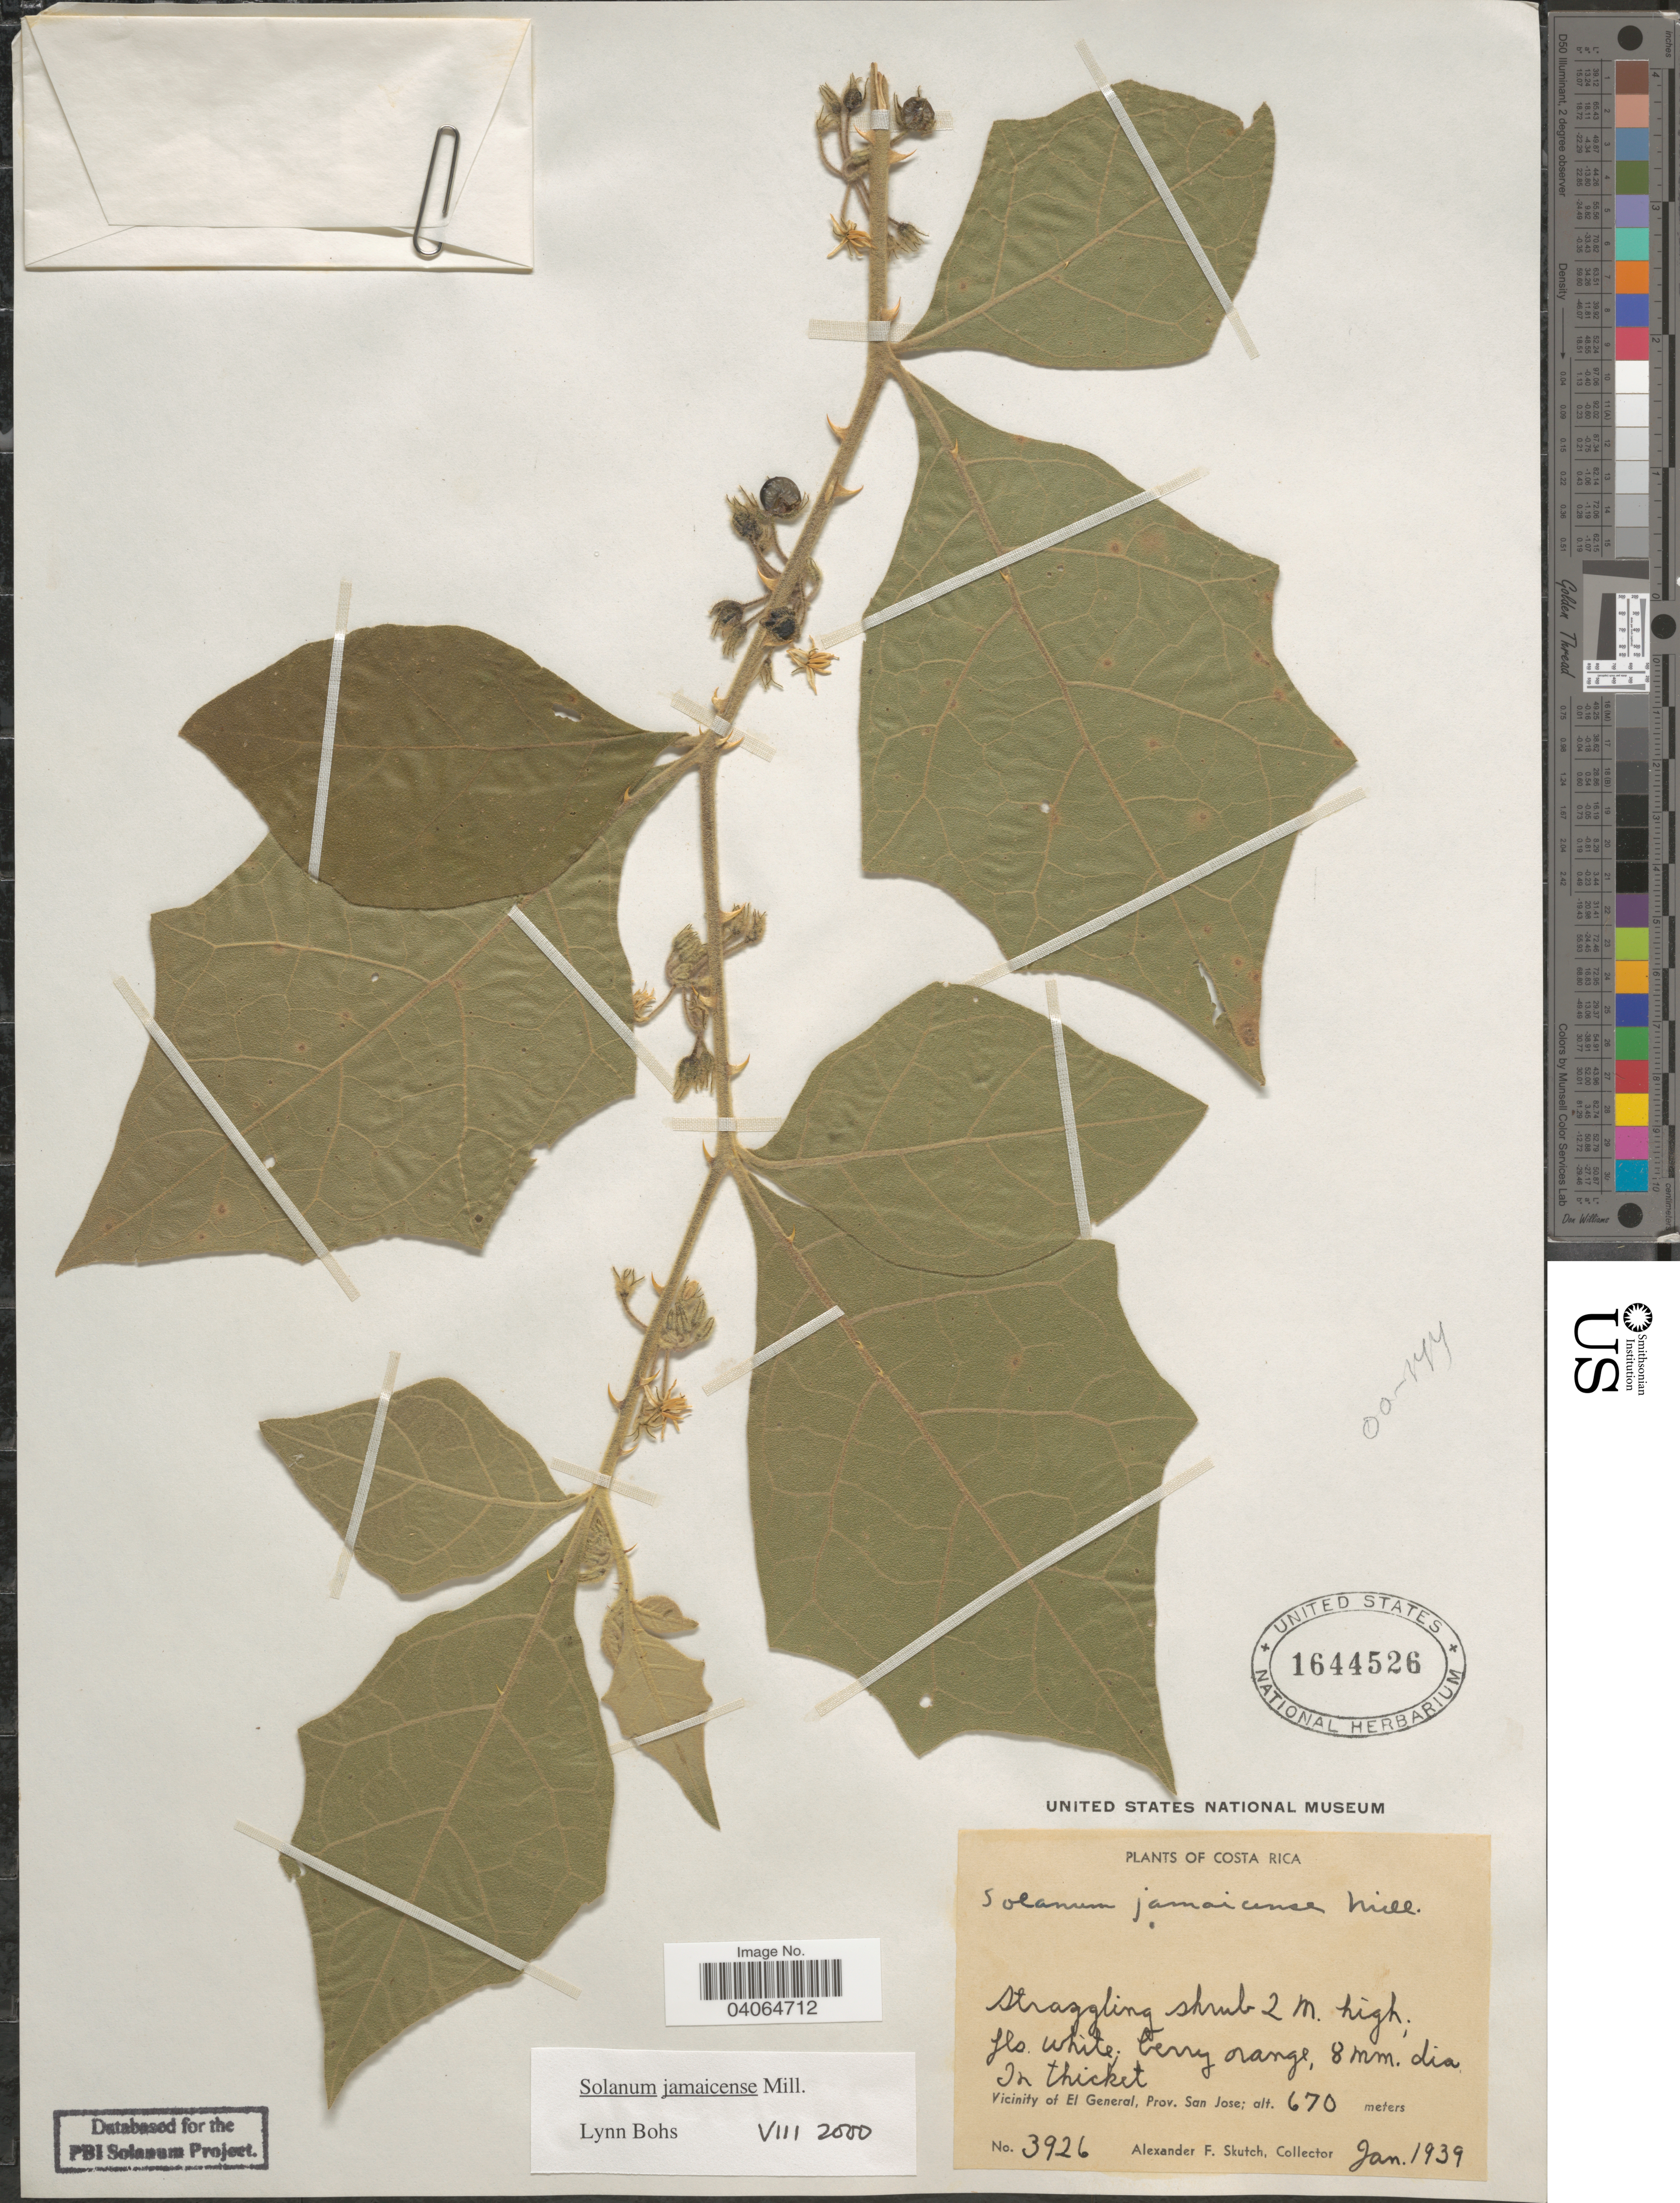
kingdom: Plantae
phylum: Tracheophyta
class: Magnoliopsida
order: Solanales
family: Solanaceae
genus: Solanum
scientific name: Solanum jamaicense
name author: Mill.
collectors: A. F. Skutch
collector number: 3926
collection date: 1939-01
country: Costa Rica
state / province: San José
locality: Vicinity of El General.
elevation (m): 670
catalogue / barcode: US 1644526